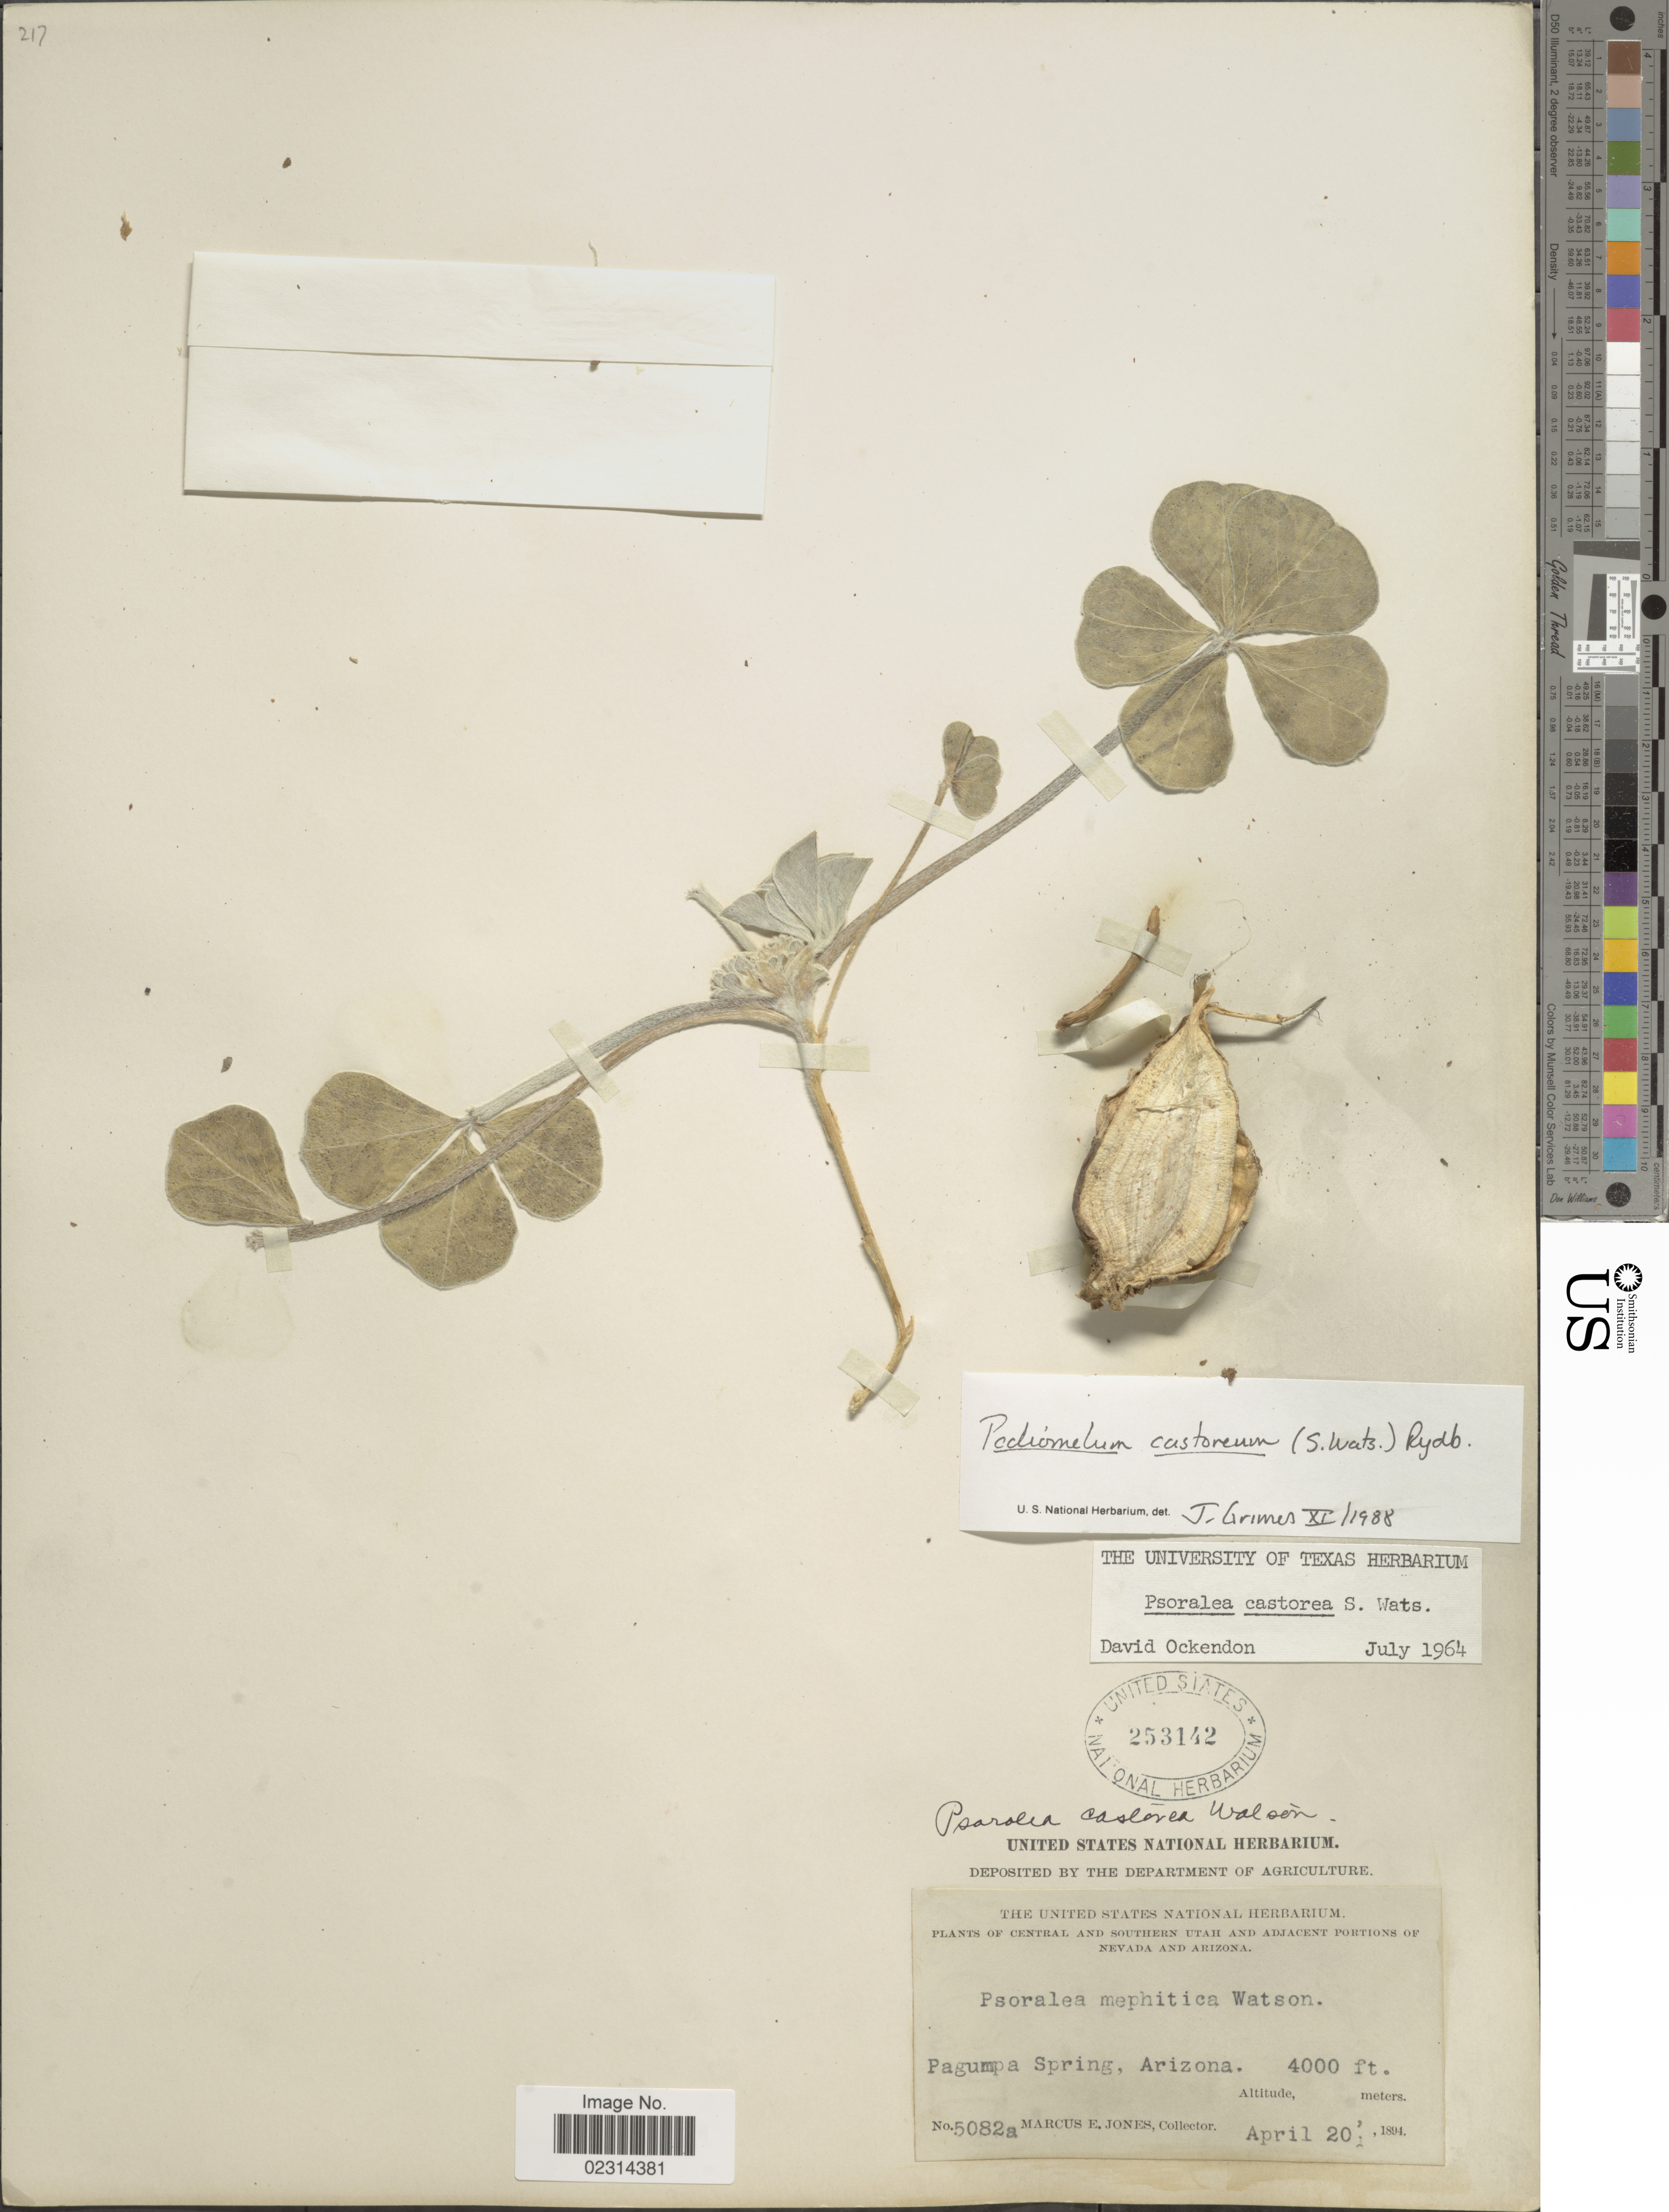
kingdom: Plantae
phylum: Tracheophyta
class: Magnoliopsida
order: Fabales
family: Fabaceae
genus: Pediomelum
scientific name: Pediomelum castoreum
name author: (S. Watson) Rydb.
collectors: M. E. Jones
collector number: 5082a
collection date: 1894-04-20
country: United States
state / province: Arizona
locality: Pagumpa Spring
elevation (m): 1219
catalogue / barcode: US 253142